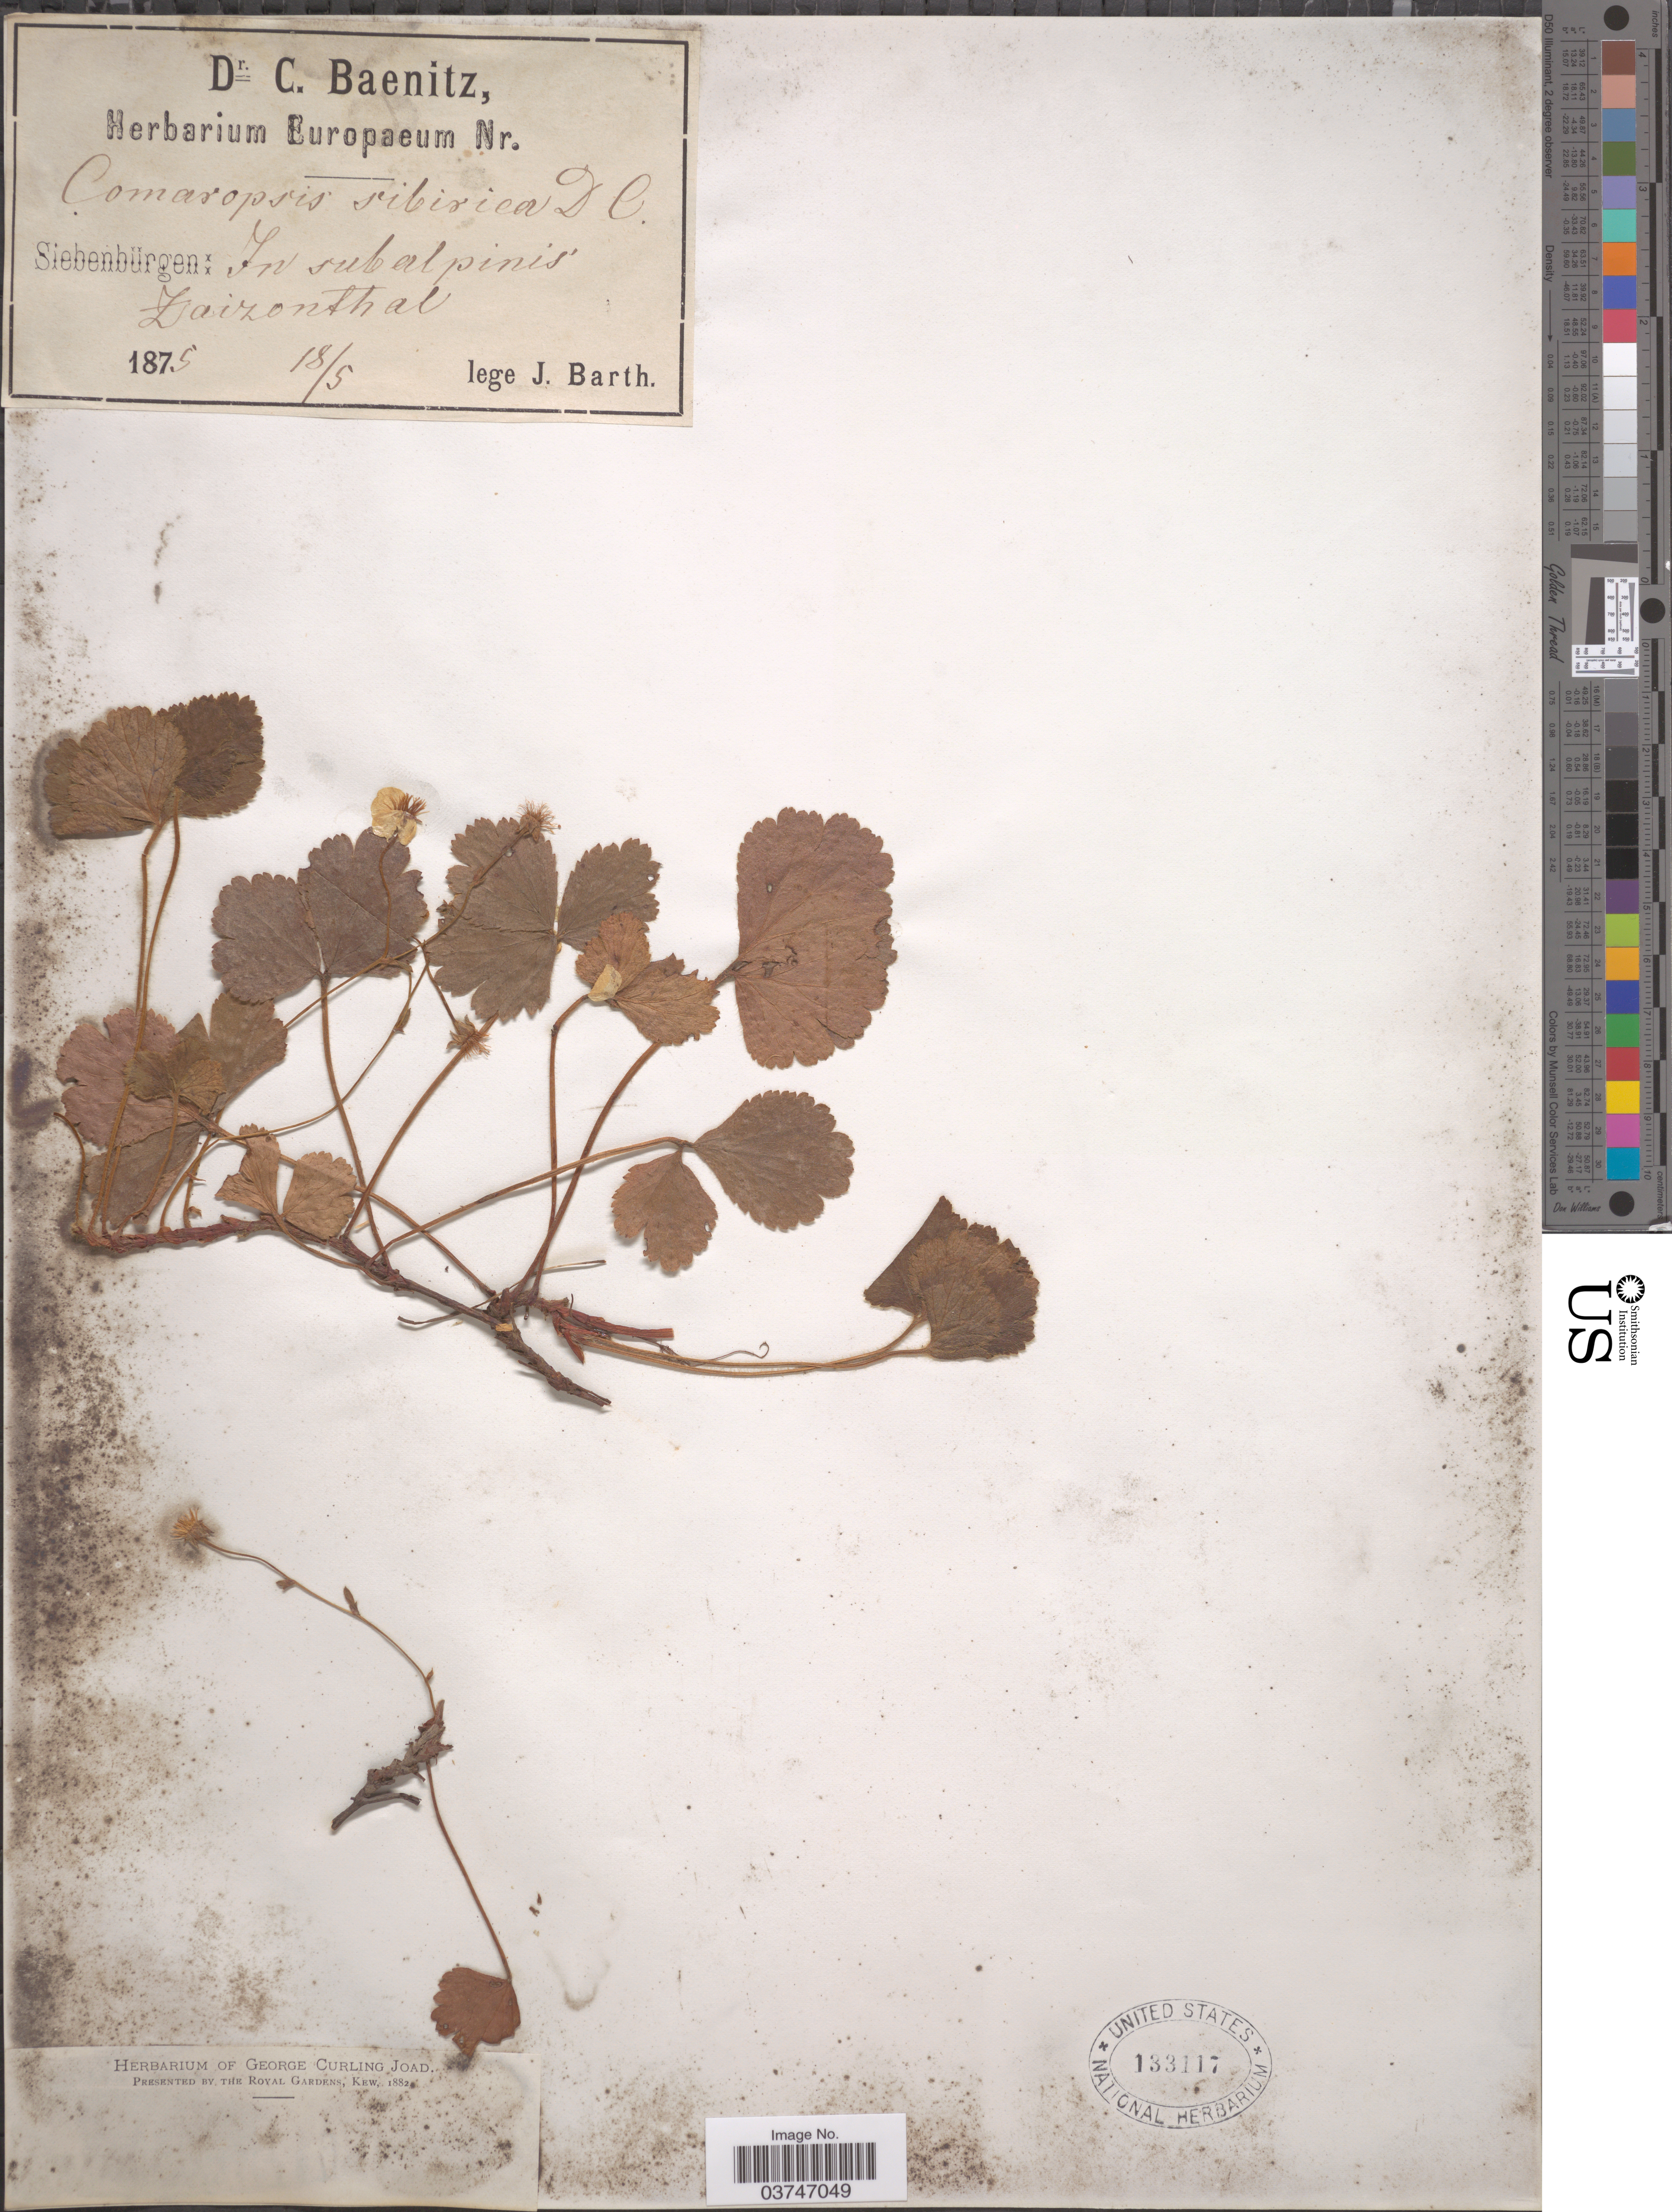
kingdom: Plantae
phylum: Tracheophyta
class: Magnoliopsida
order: Rosales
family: Rosaceae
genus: Waldsteinia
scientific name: Waldsteinia ternata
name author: (Stephan) Fritsch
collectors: J. Barth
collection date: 1875-05-18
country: Romania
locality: Siebenbürgen: in sub alpinis Zaizonthal. [interpreted]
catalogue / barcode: US 133117